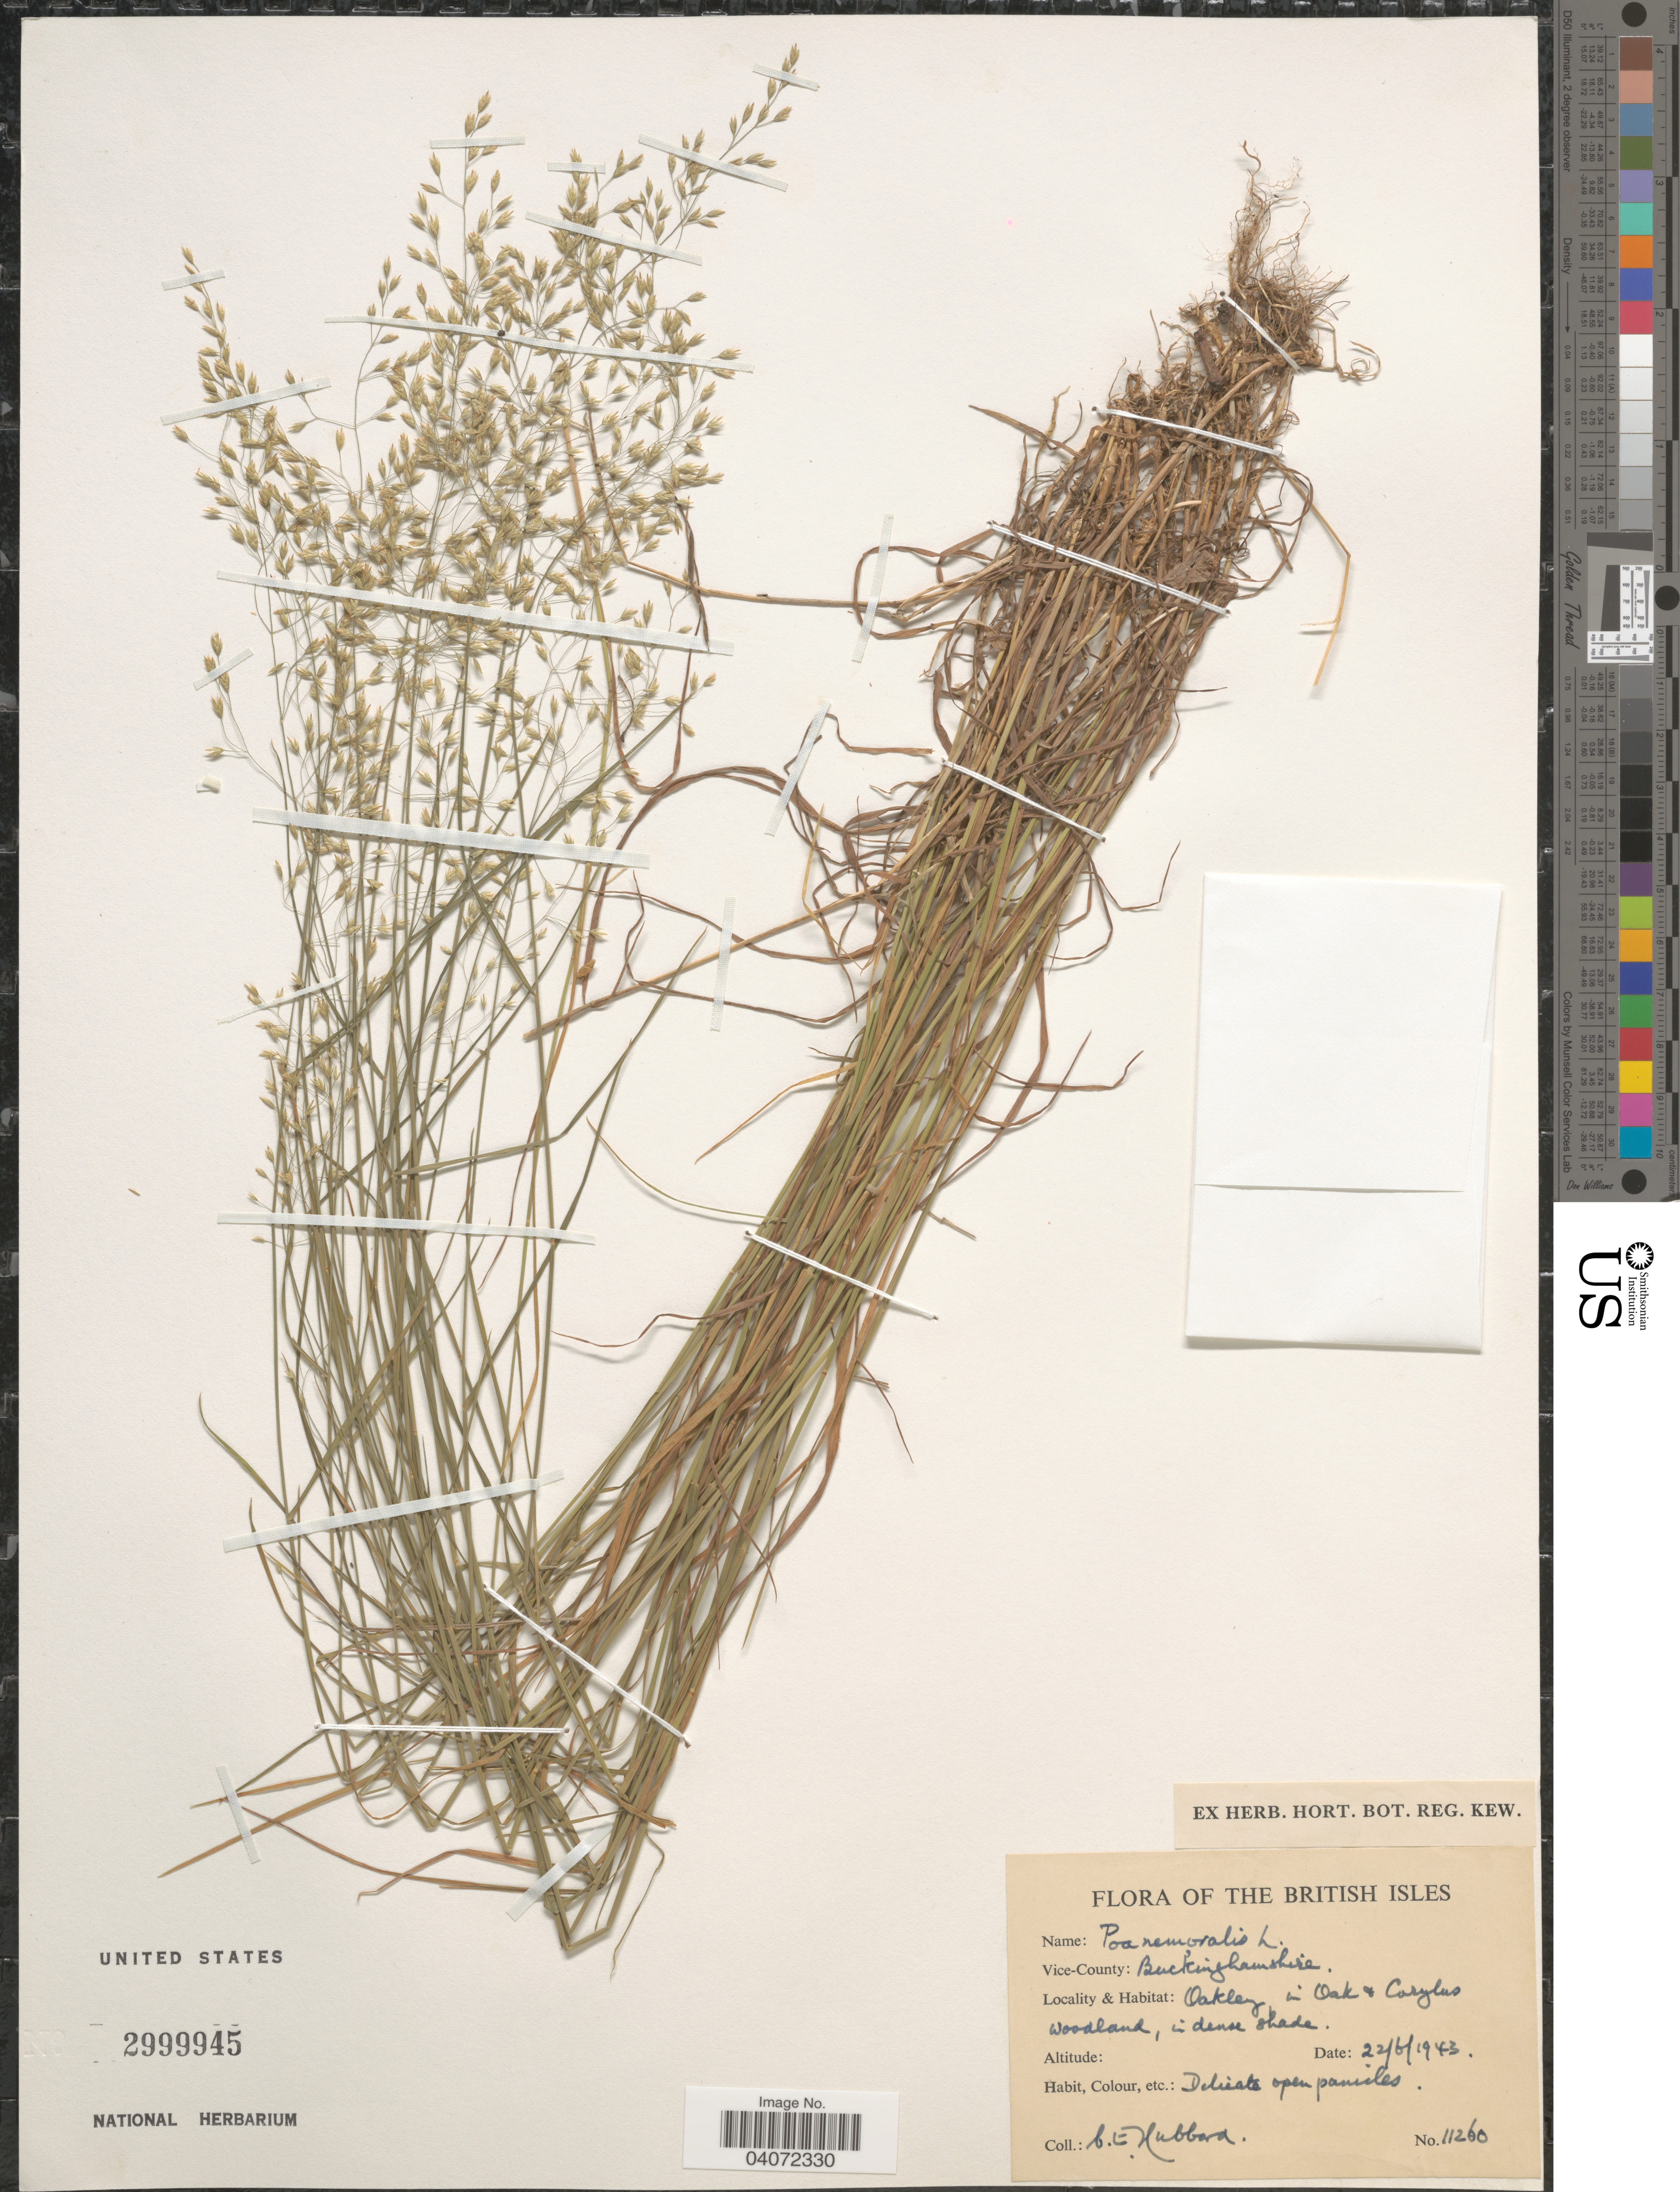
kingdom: Plantae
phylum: Tracheophyta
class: Liliopsida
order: Poales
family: Poaceae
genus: Poa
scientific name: Poa nemoralis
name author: L.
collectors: C. E. Hubbard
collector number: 11260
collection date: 1943-06-22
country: United Kingdom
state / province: England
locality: The British Isles. Vice-County: Buckinghamshire. Oakley in Oak & Carylus woodland, in dense shade.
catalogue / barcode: US 2999945